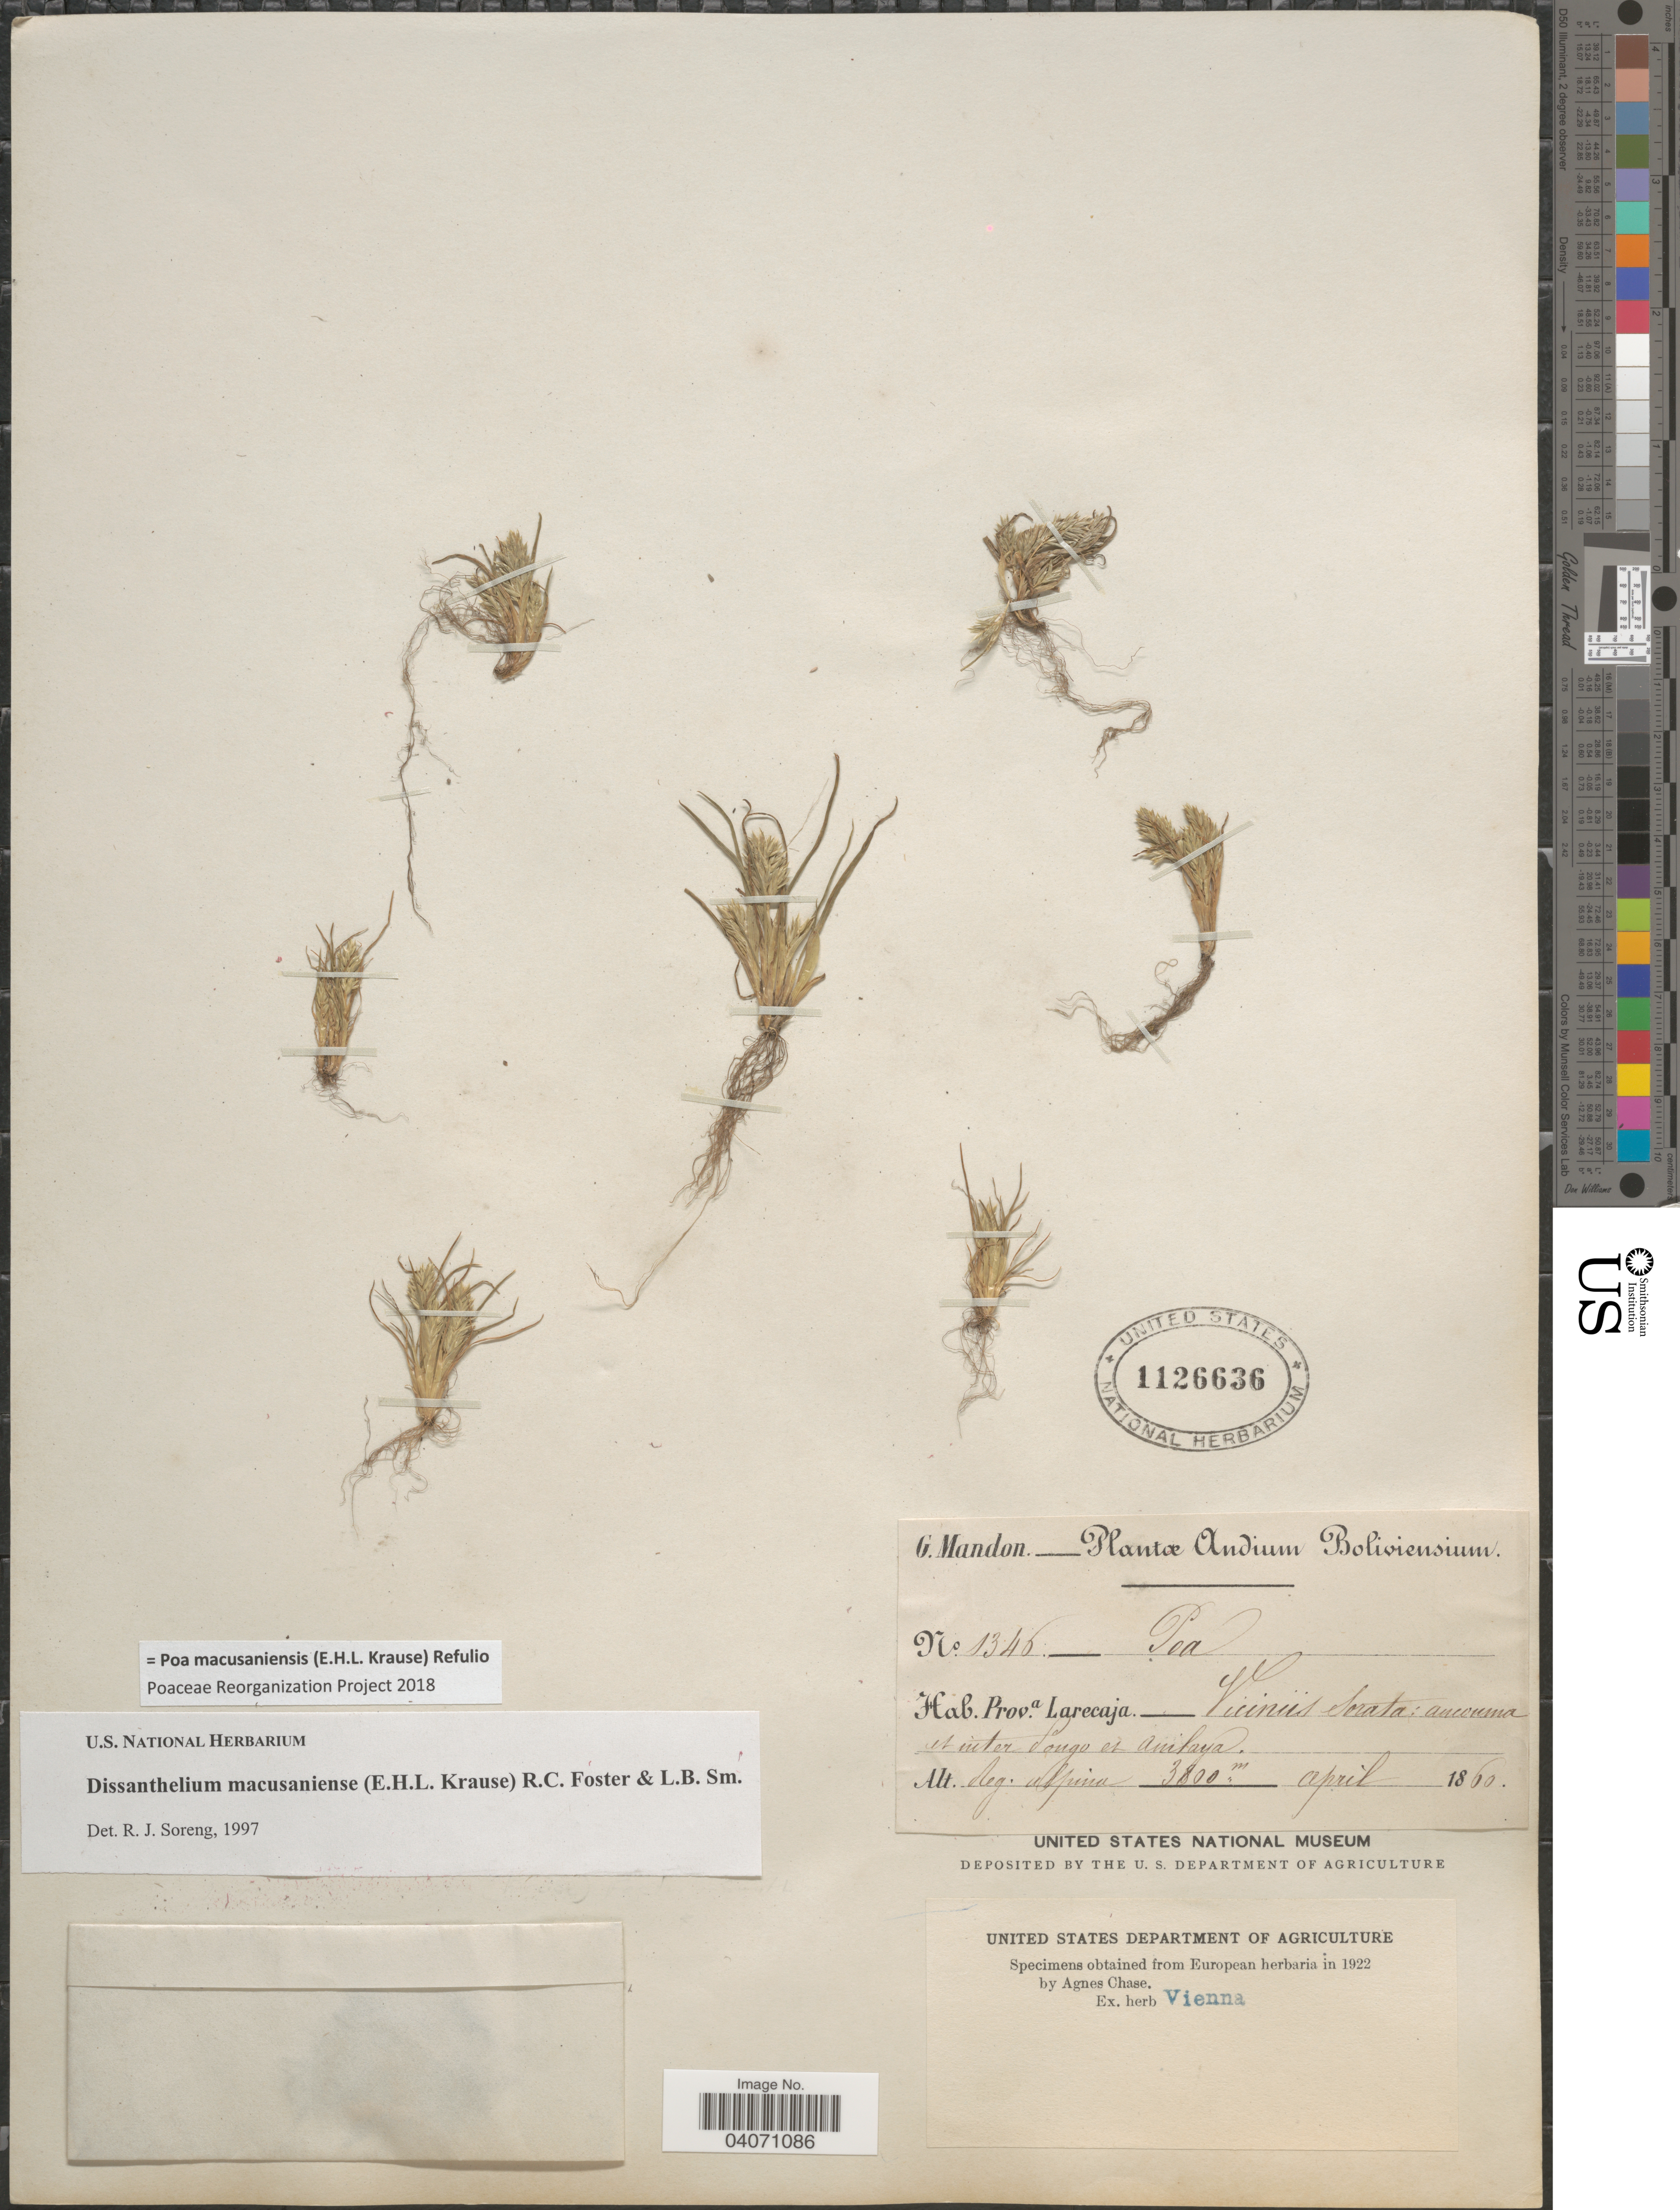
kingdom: Plantae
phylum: Tracheophyta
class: Liliopsida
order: Poales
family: Poaceae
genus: Poa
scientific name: Poa macusaniensis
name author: (E.H.L. Krause) Refulio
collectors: G. Mandon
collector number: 1346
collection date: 1860-04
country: Bolivia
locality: Andium Boliviensium. Prova. Larecaja. Viciniis Sorata: amouna et inter Songo et Anilaya. Reg. Alpina.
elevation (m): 3800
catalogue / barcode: US 1126636